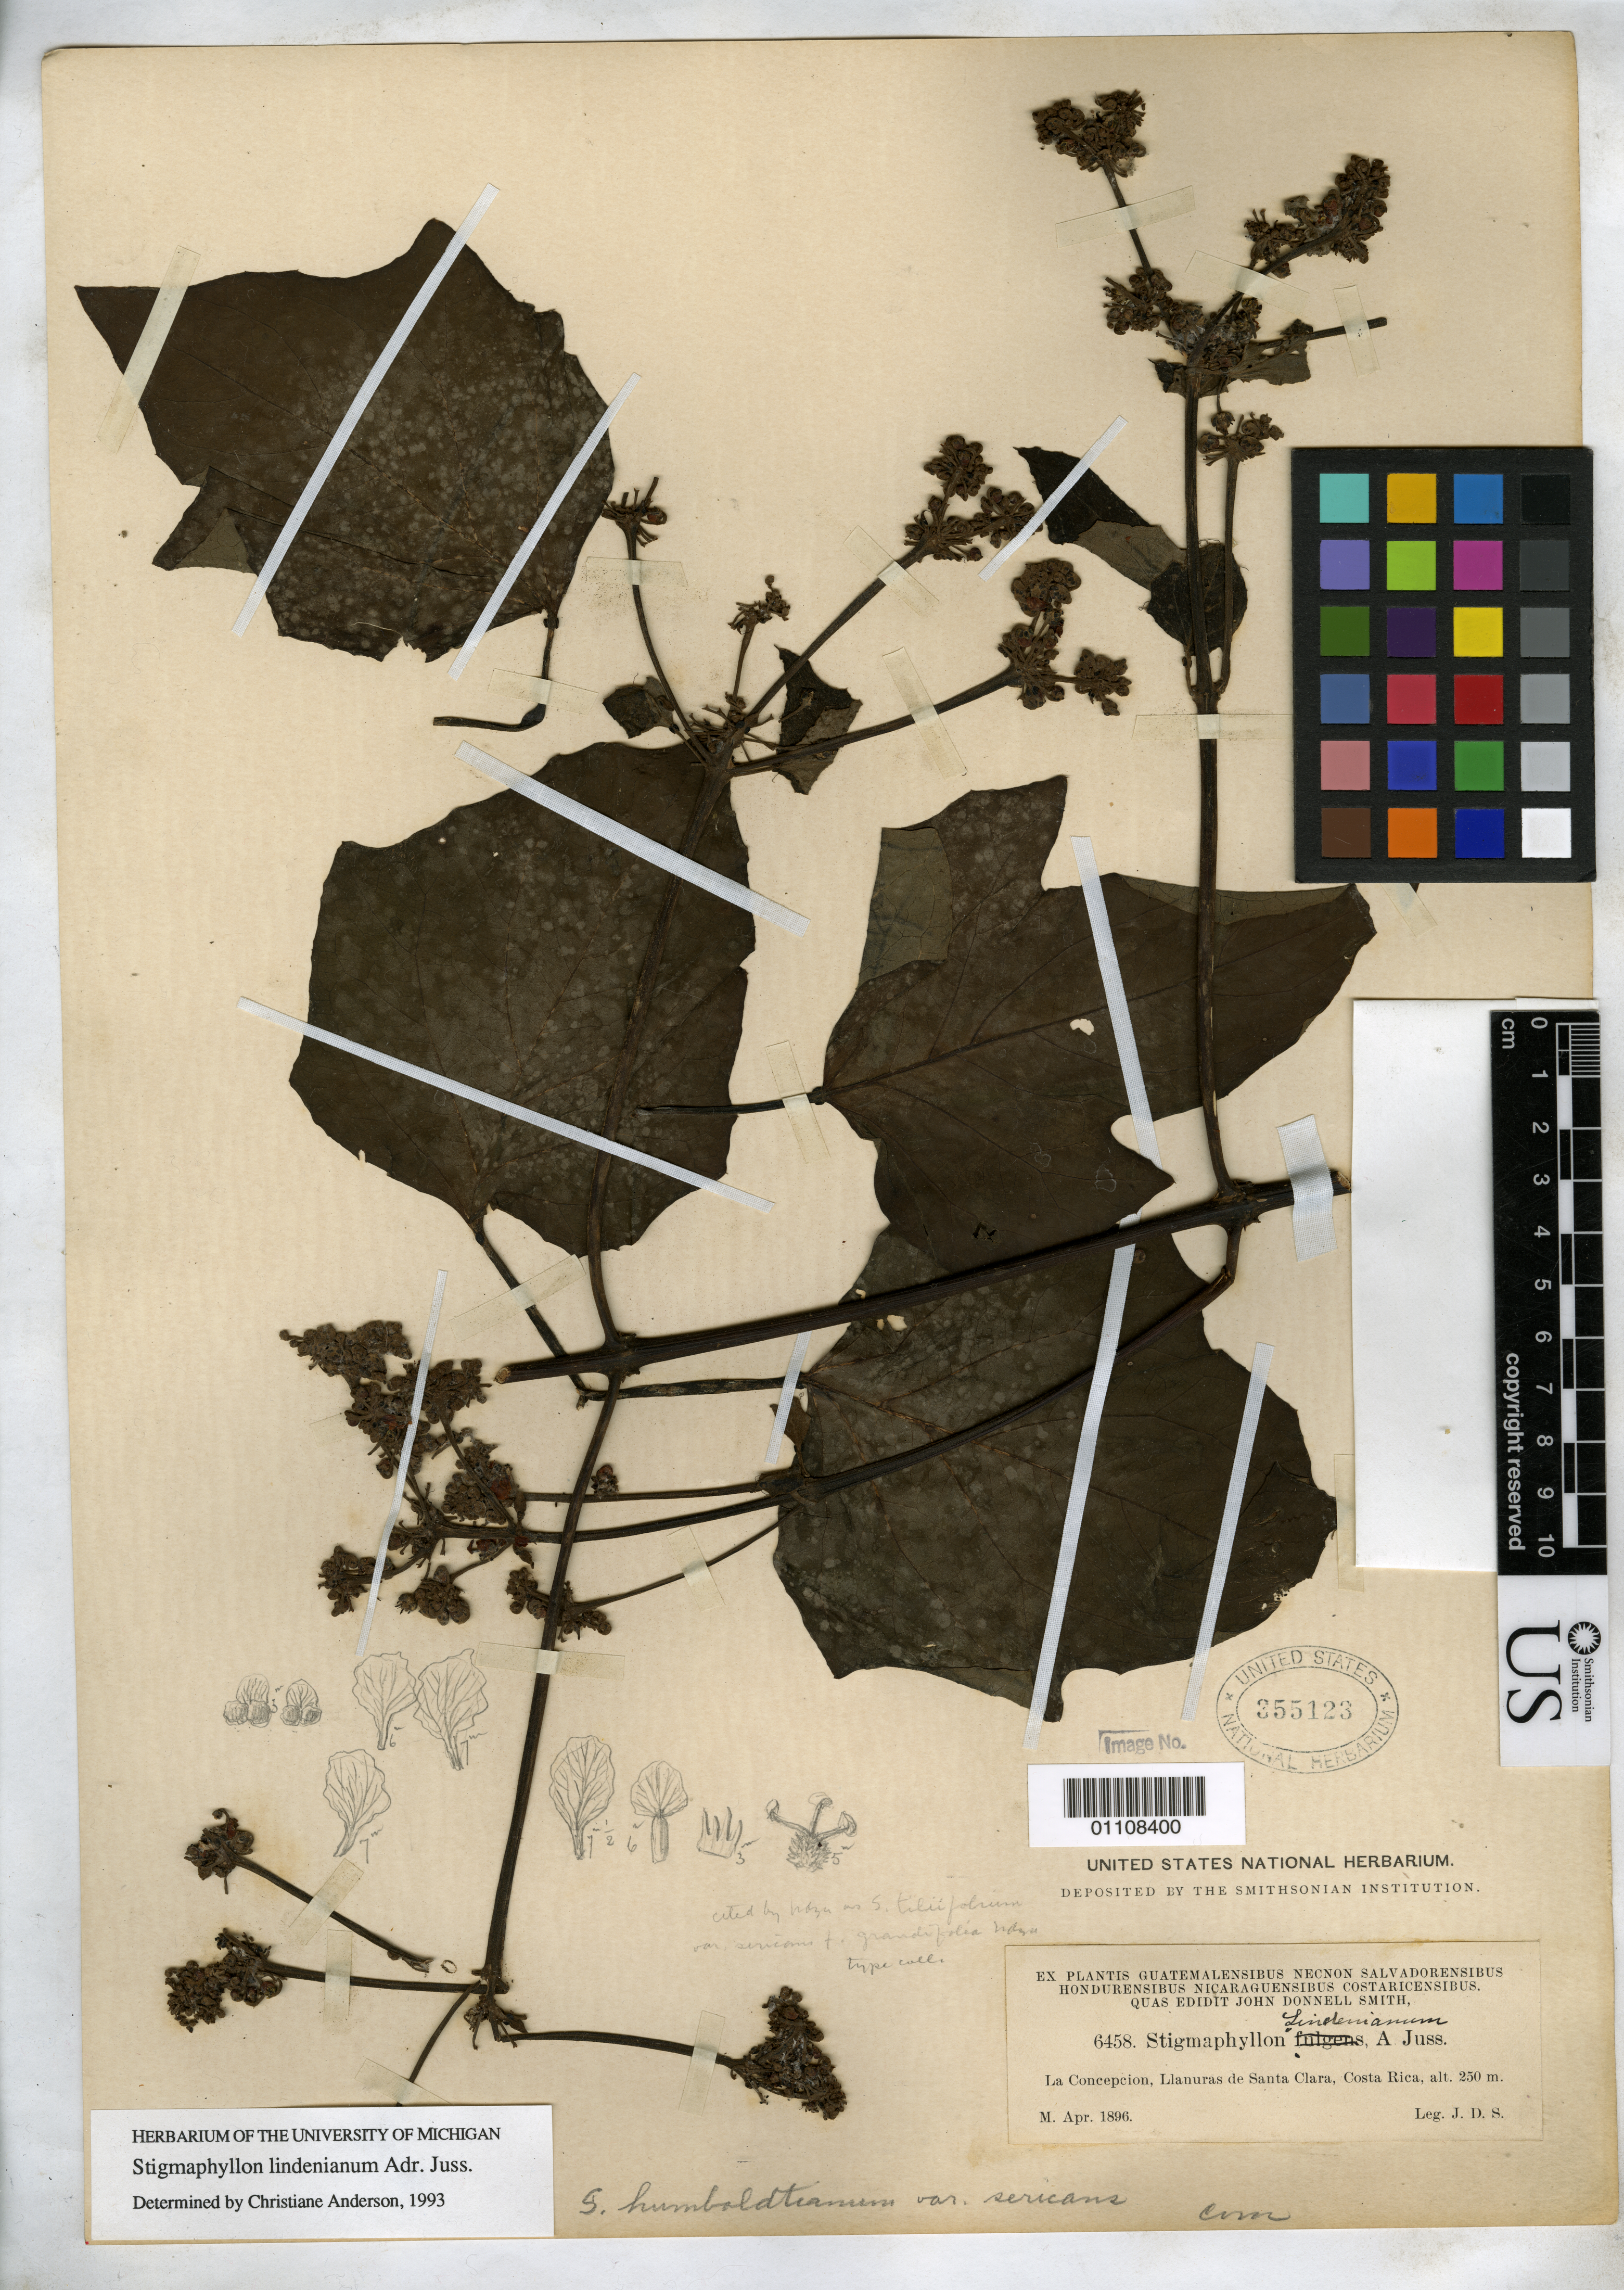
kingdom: Plantae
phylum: Tracheophyta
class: Magnoliopsida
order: Malpighiales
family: Malpighiaceae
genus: Stigmaphyllon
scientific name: Stigmaphyllon tiliifolium f. grandifolia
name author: Nied. in Engl.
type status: Syntype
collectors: J. Donnell Smith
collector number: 6458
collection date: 1896-04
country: Costa Rica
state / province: Alajuela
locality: La Concepcion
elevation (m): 250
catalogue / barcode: US 355123